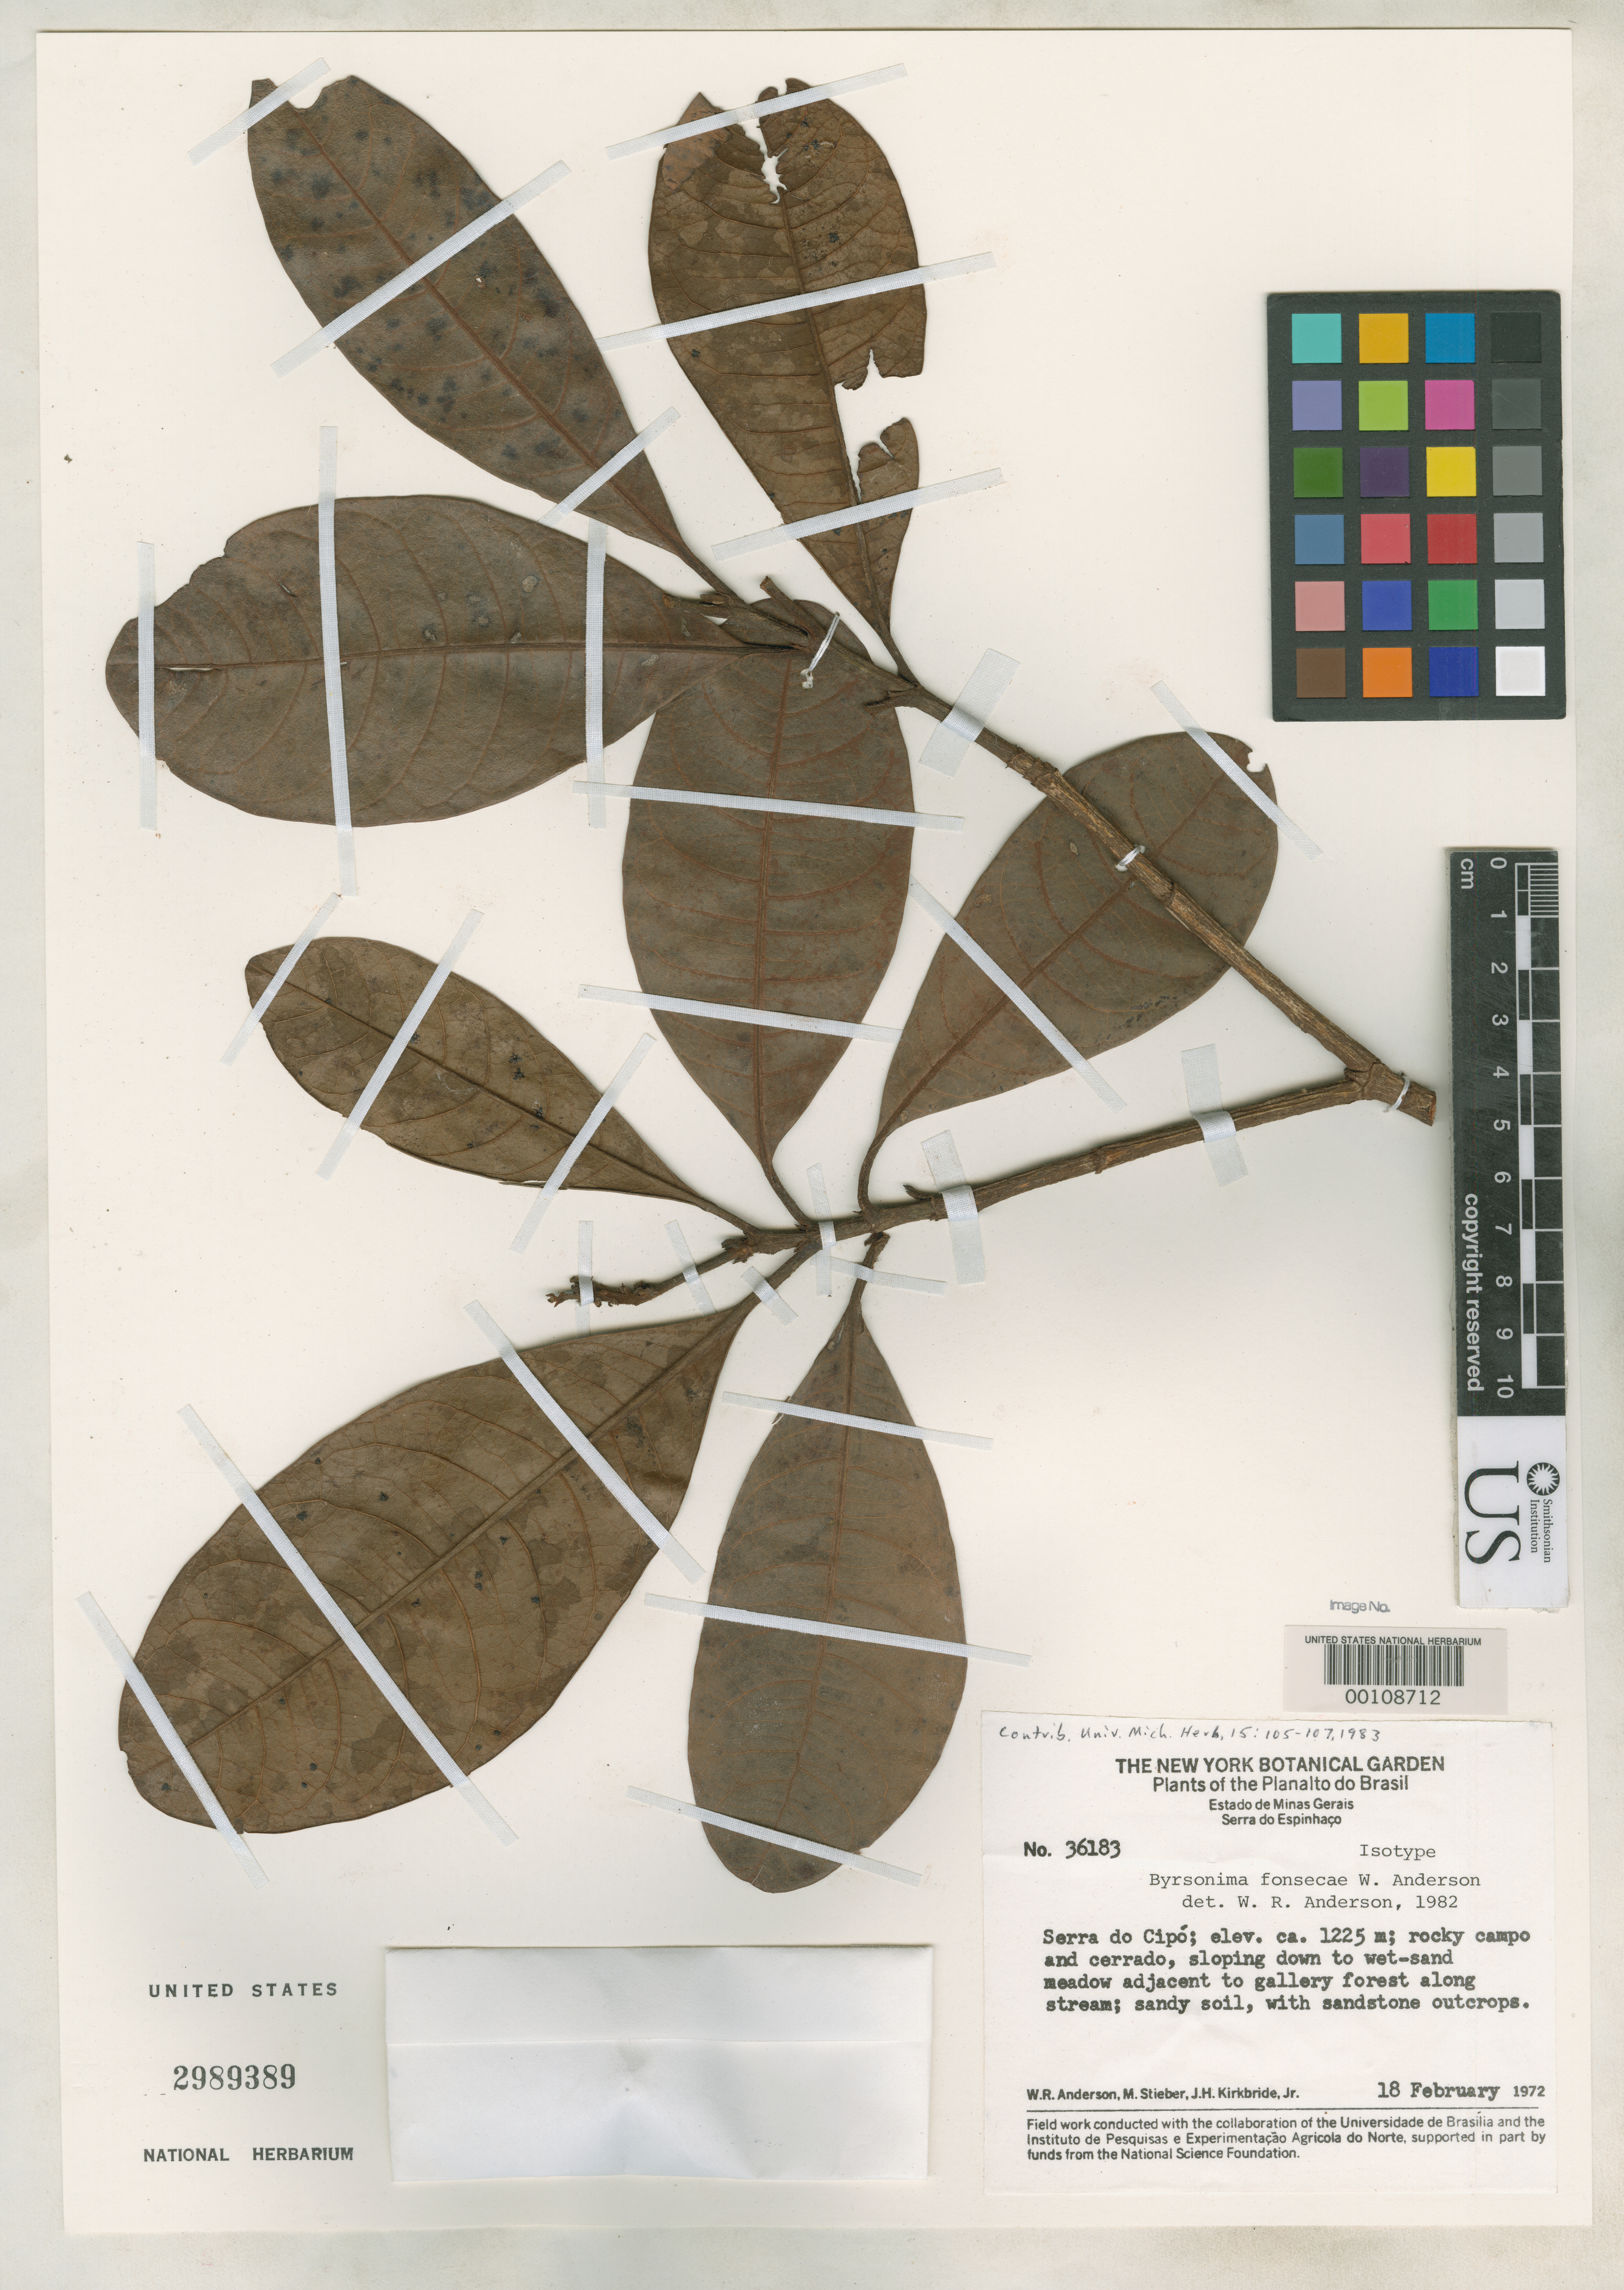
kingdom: Plantae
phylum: Tracheophyta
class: Magnoliopsida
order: Malpighiales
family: Malpighiaceae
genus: Byrsonima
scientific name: Byrsonima fonsecae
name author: W.R. Anderson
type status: Isotype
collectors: W. R. Anderson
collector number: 36183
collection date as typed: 18 Feb 1972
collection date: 1972-02-18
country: Brazil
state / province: Minas Gerais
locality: Serra do Cipo.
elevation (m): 1225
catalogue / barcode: US 2989389